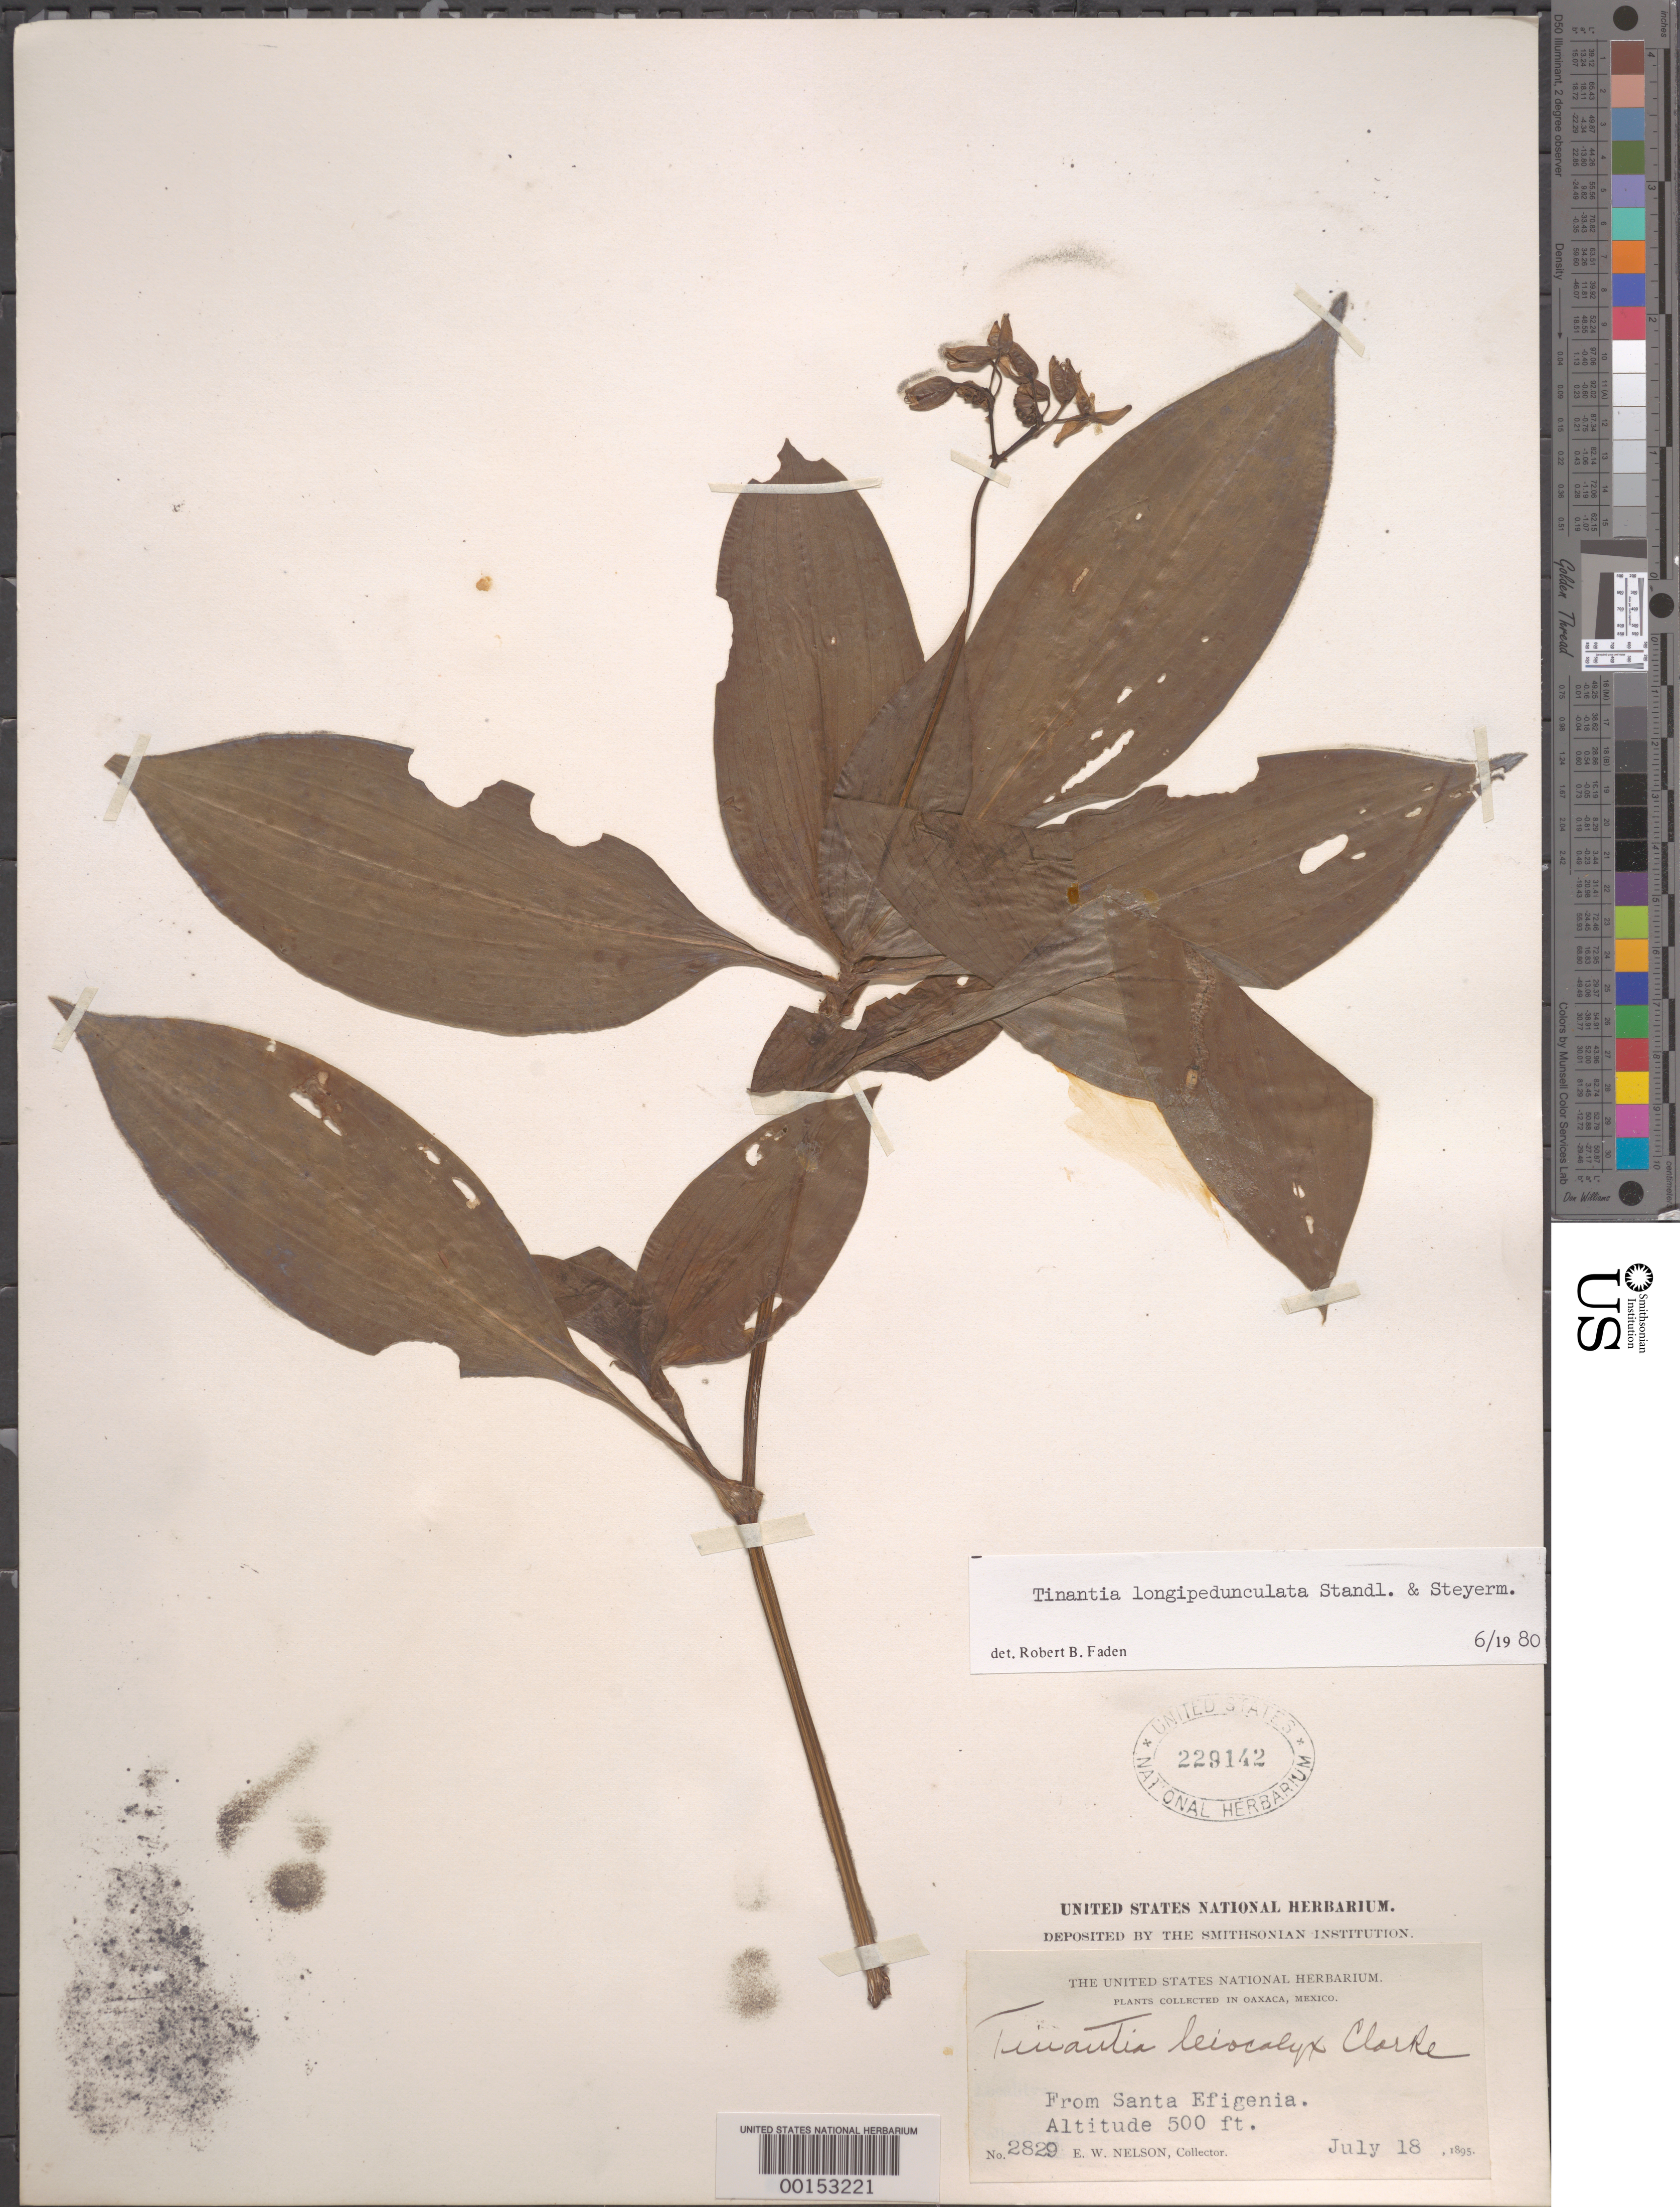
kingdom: Plantae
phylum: Tracheophyta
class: Liliopsida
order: Commelinales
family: Commelinaceae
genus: Tinantia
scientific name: Tinantia longipedunculata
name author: Standl. & Steyerm.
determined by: Faden, Robert B., (US), Smithsonian Institution - National Museum of Natural History (UNITED STATES)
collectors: E. W. Nelson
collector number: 2829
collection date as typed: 18 Jul 1895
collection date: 1895-07-18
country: Mexico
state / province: Oaxaca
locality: Santa efigenia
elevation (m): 153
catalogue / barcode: US 229142